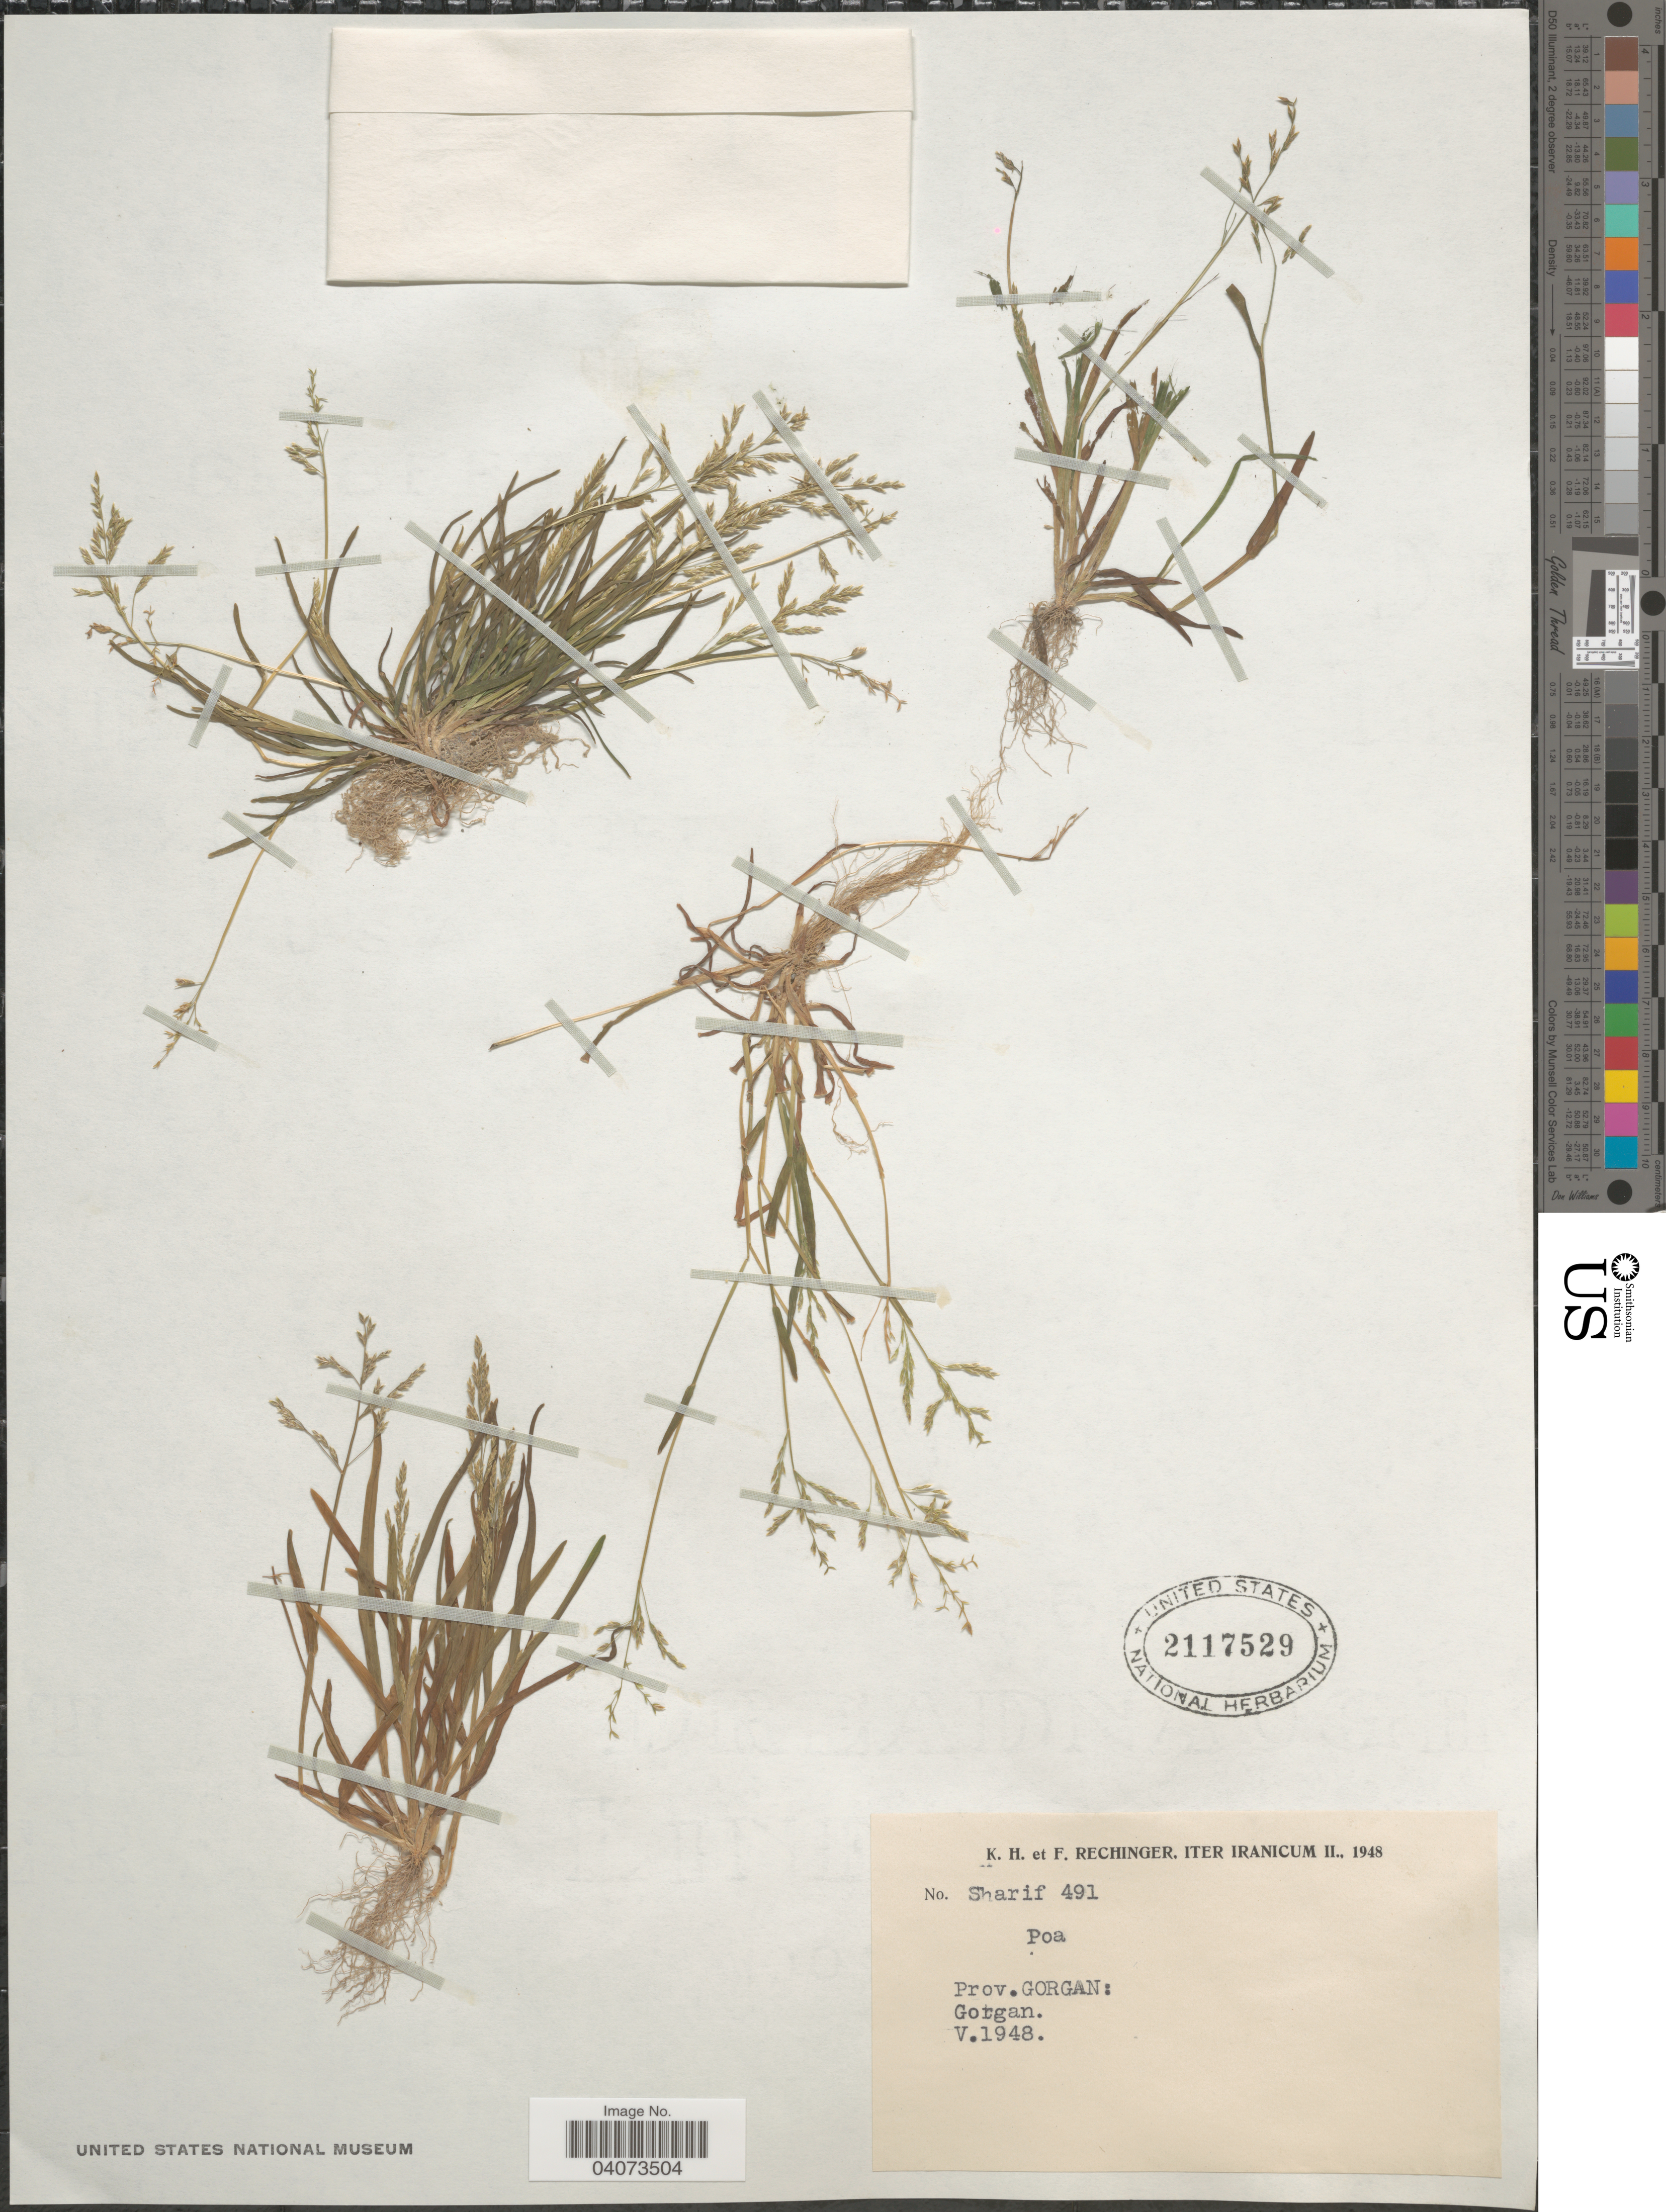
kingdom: Plantae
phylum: Tracheophyta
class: Liliopsida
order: Poales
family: Poaceae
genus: Poa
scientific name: Poa infirma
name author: Kunth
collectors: K. H. Rechinger & F. Rechinger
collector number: Sharif 491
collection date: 1948-05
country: Iraq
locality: Iter Iranicum II., 1948. Prov. Gorgan: Gorgan.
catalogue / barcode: US 2117529